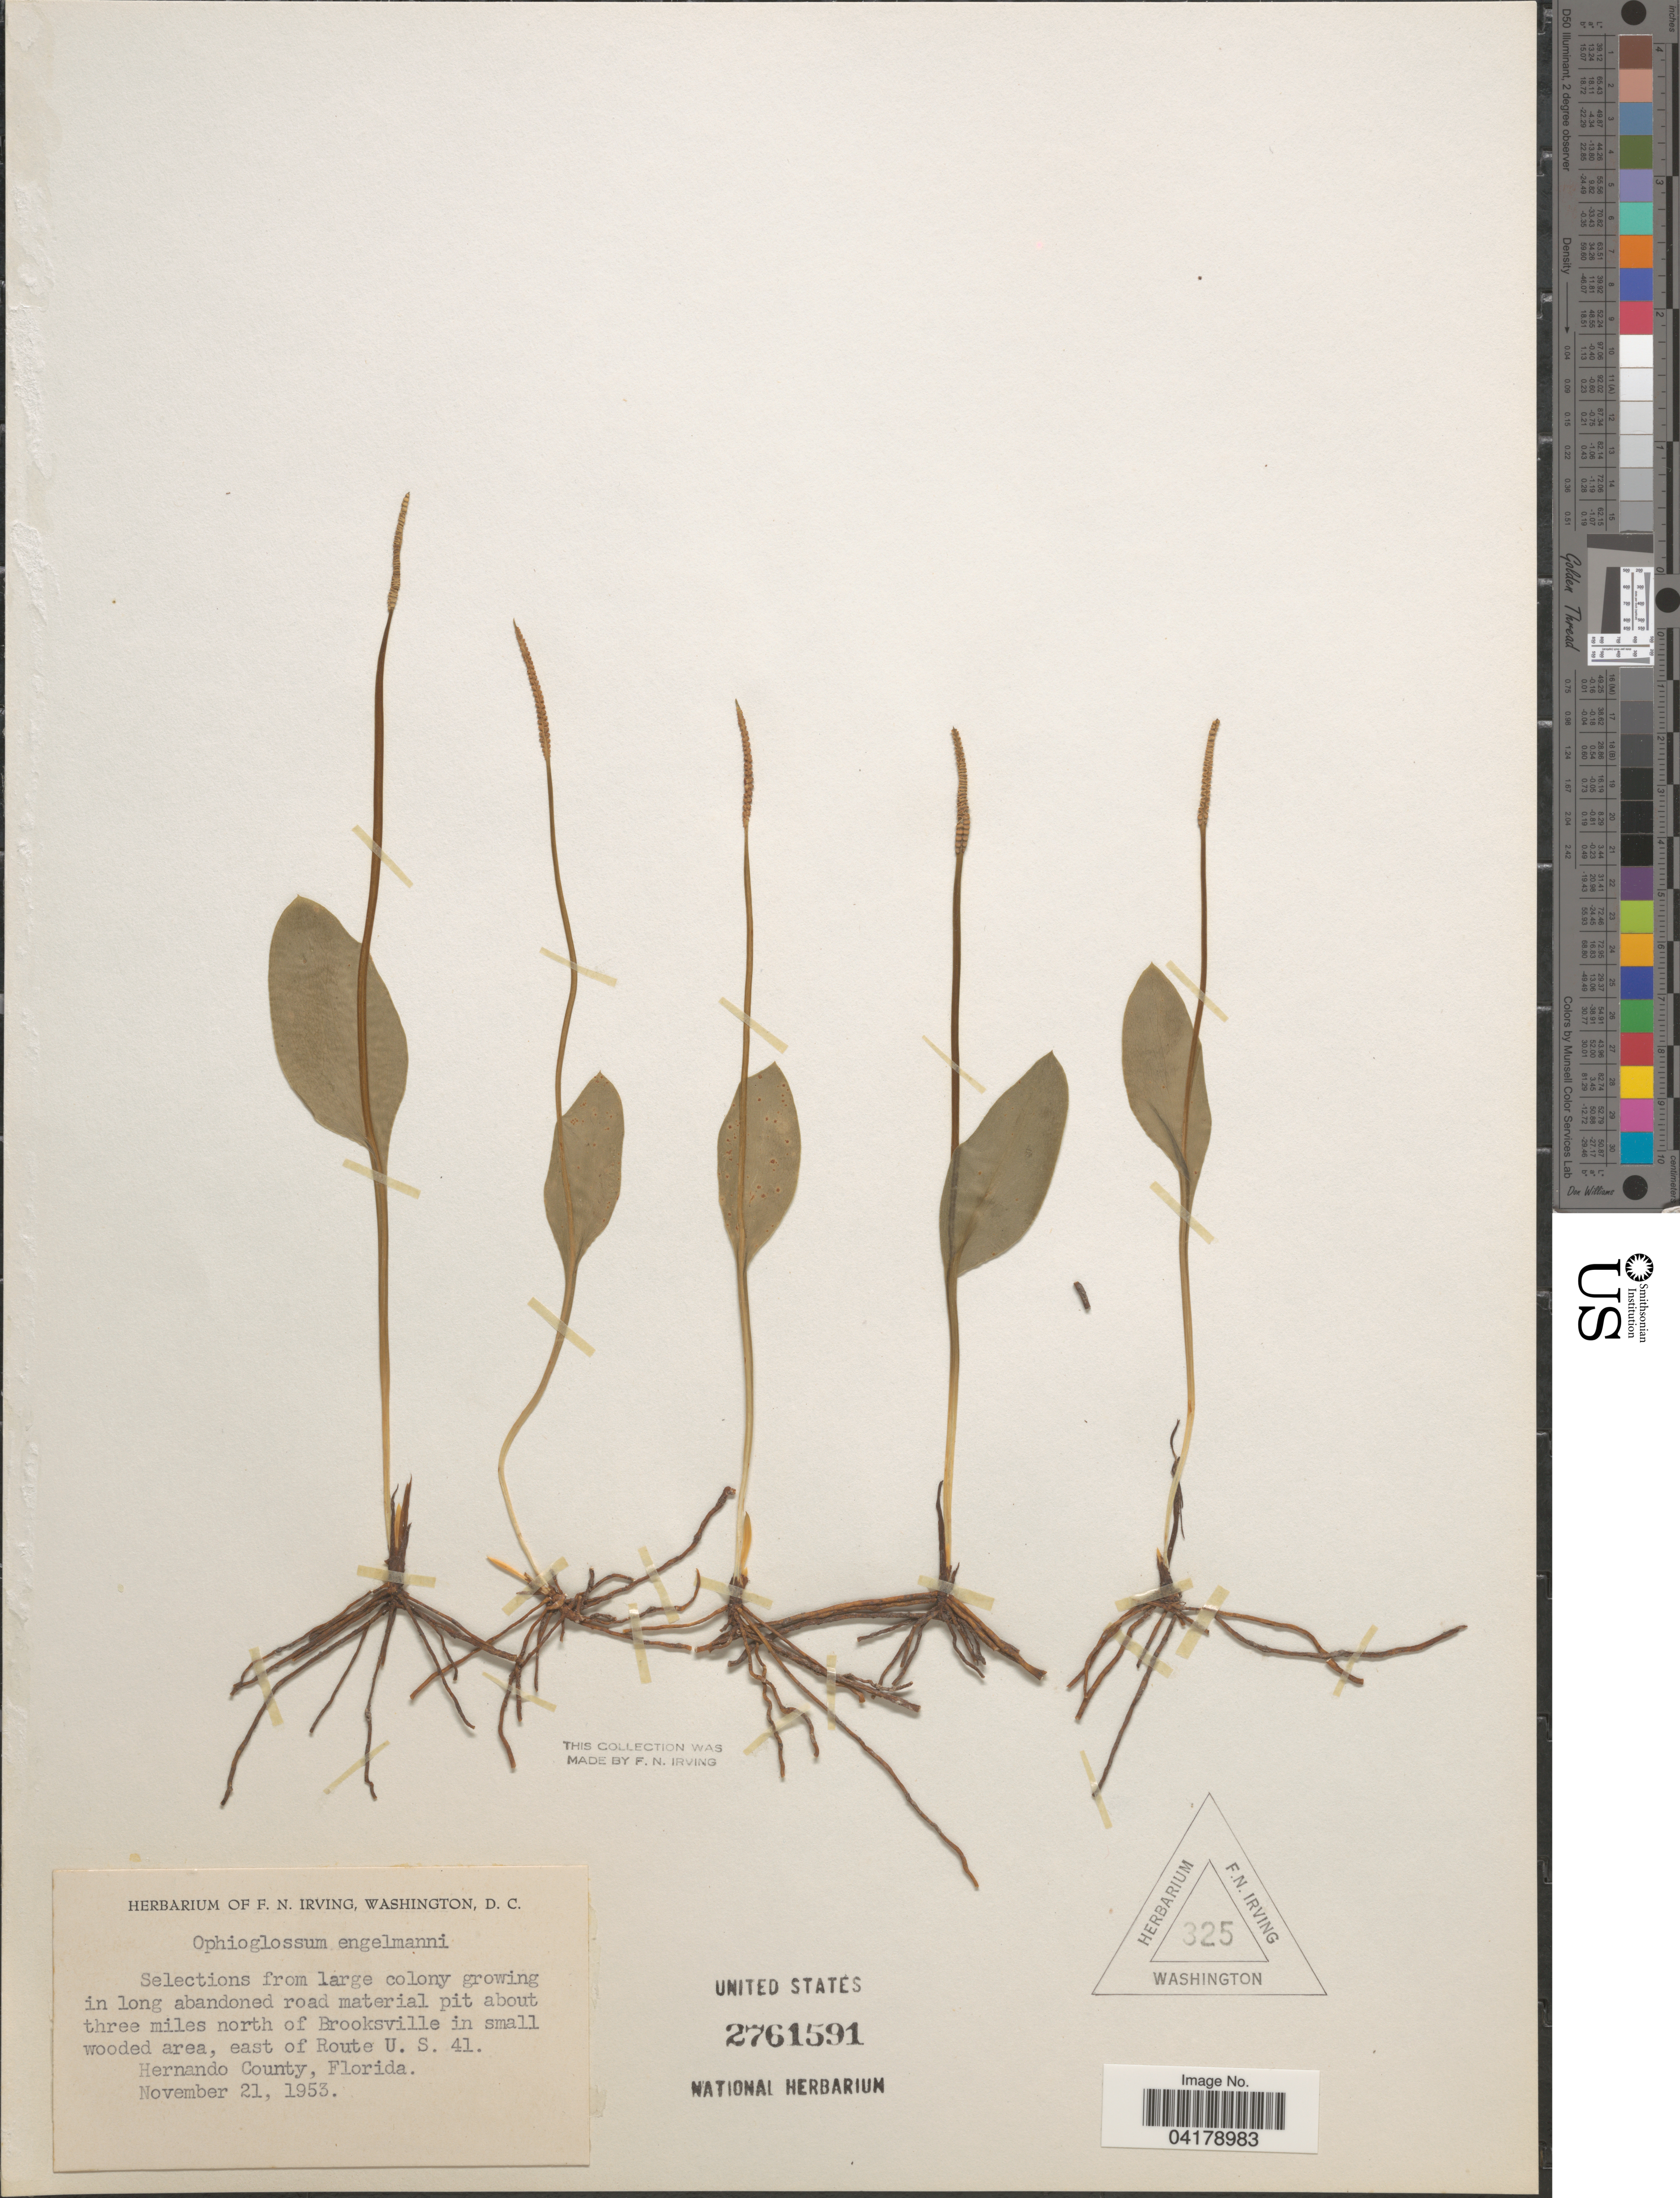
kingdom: Plantae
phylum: Tracheophyta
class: Polypodiopsida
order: Ophioglossales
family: Ophioglossaceae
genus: Ophioglossum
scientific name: Ophioglossum engelmannii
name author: Prantl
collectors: ex herb. F.N. Irving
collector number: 325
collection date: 1953-11-21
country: United States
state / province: Florida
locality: In long abandoned road material pit about three miles north of Brooksville in small wooded area, east of Route U. S. 41. Hernando County.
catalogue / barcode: US 2761591